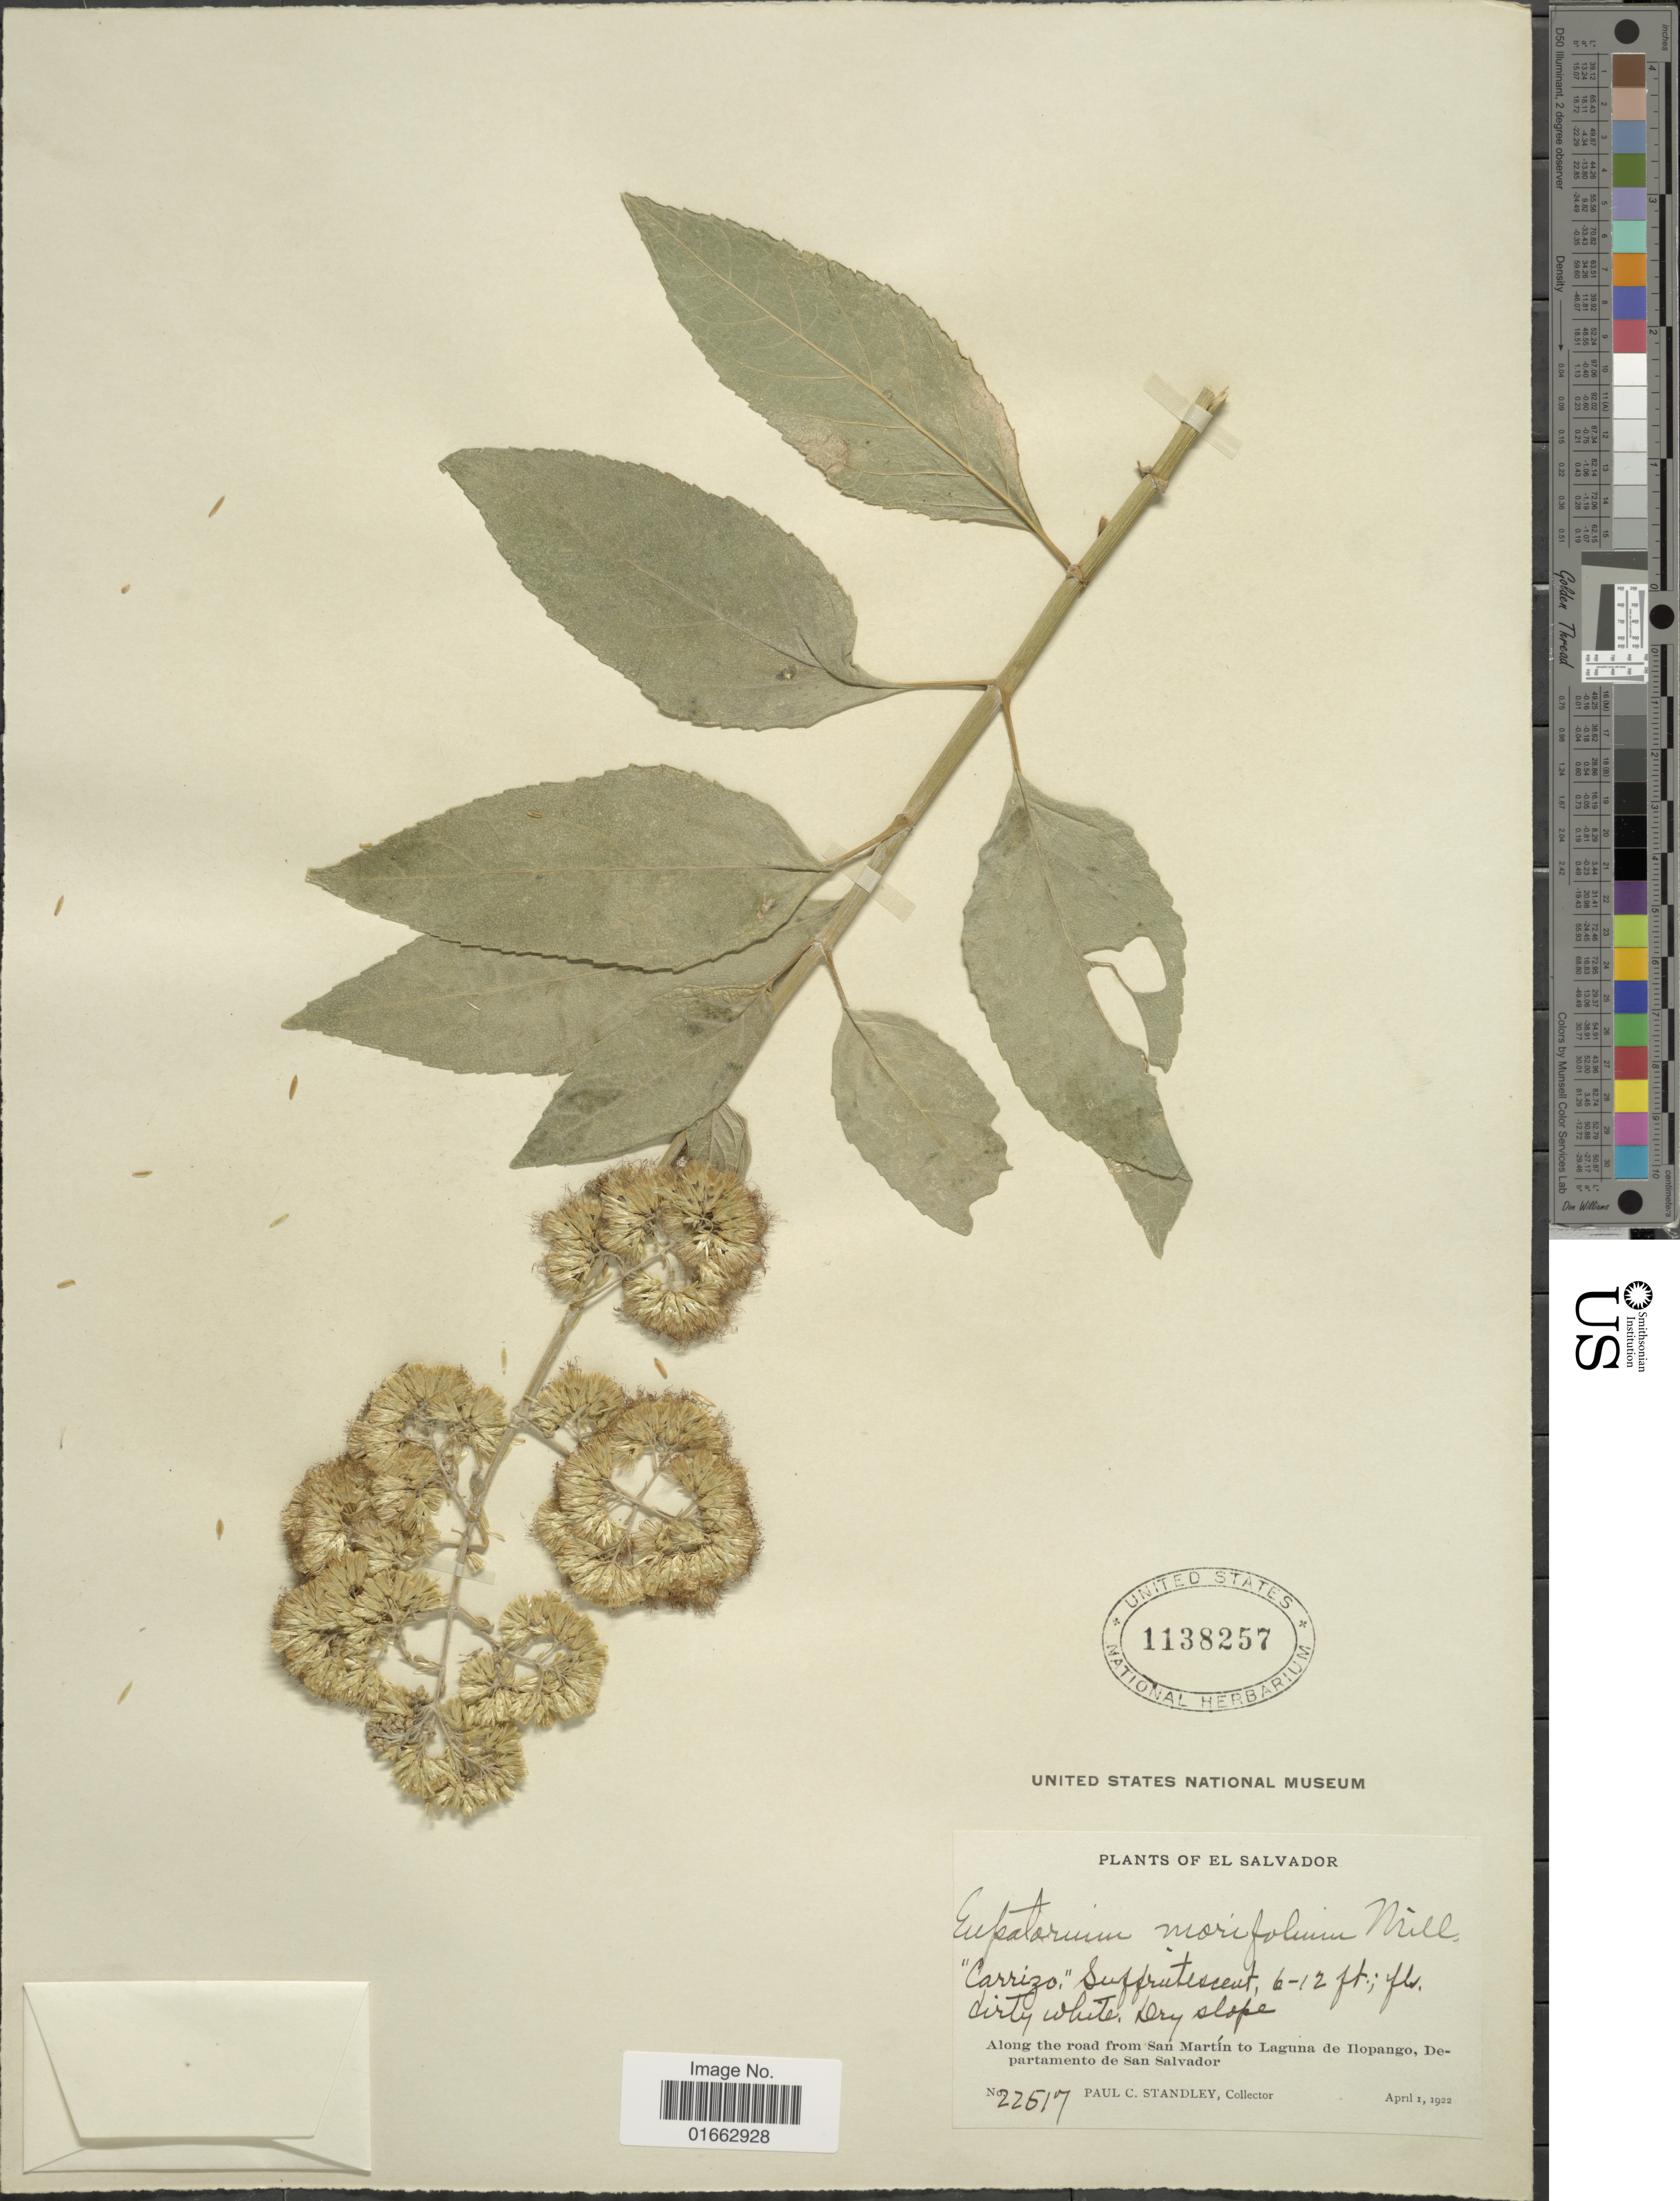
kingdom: Plantae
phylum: Tracheophyta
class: Magnoliopsida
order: Asterales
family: Asteraceae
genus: Critonia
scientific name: Critonia morifolia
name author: (Mill.) R.M. King & H. Rob.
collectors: P. C. Standley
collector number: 22517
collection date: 1922-04-01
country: El Salvador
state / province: San Salvador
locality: Along the road from San Martín to Laguna de Ilopango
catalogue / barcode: US 1138257